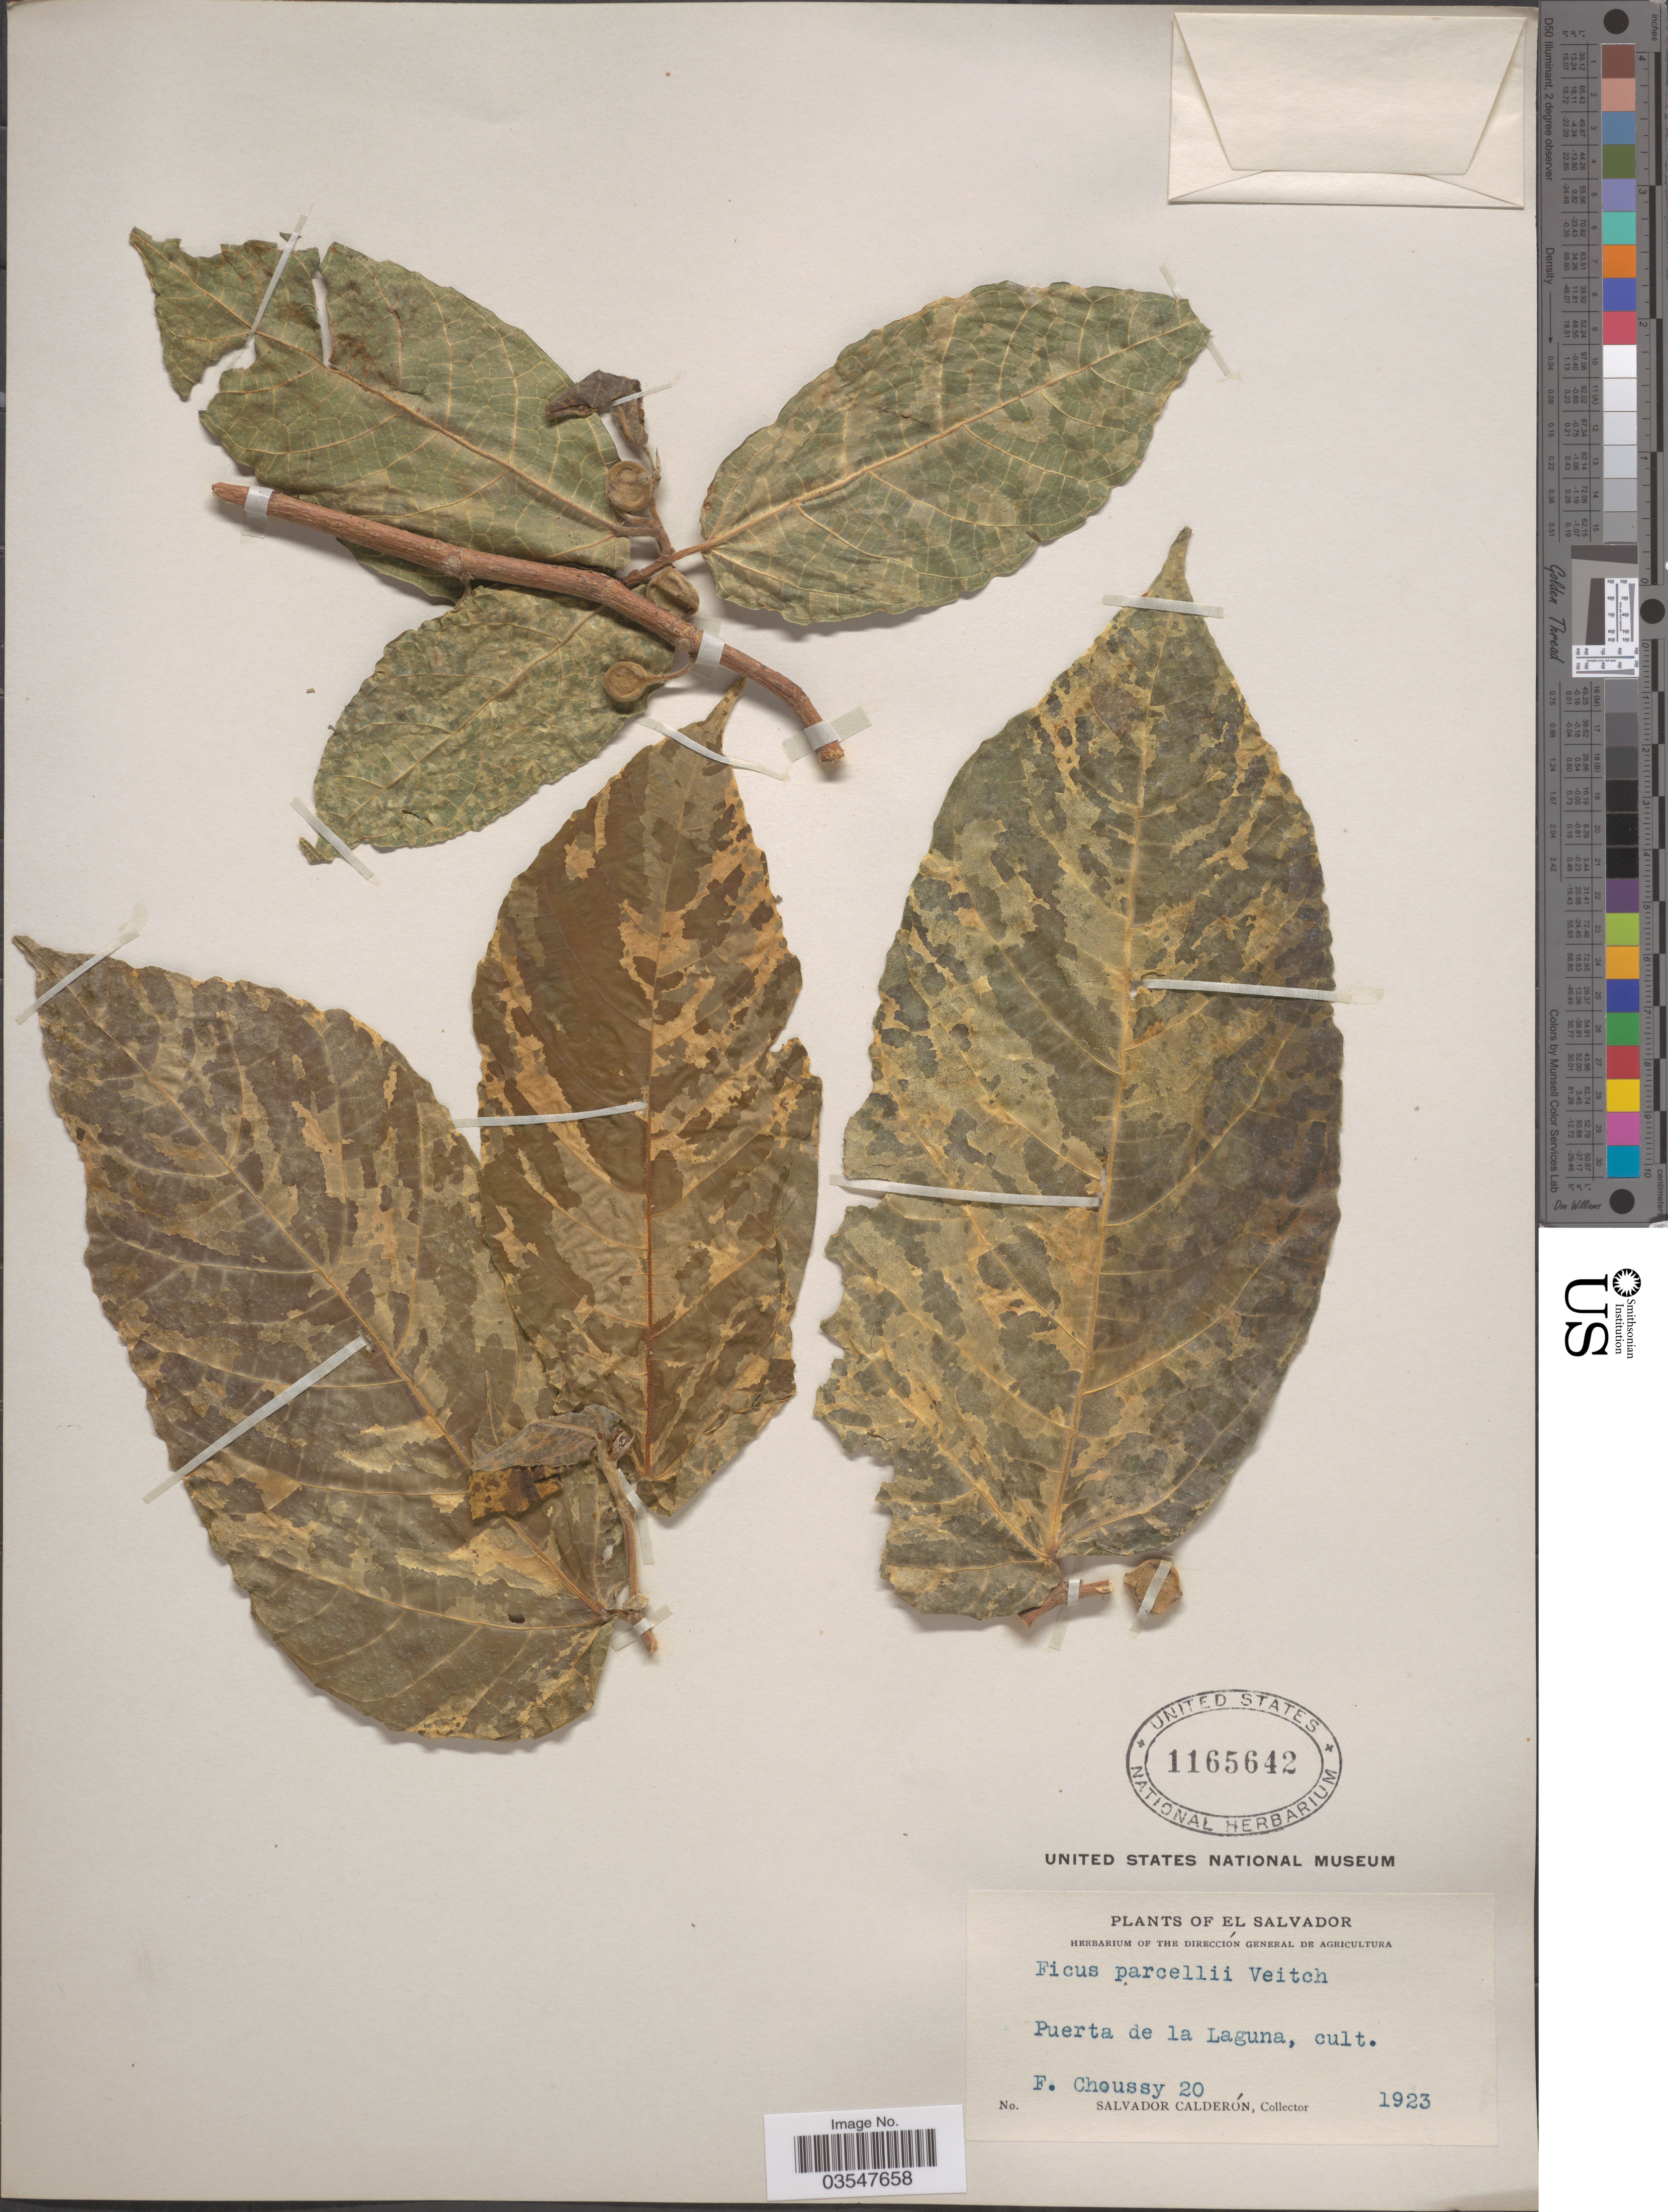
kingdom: Plantae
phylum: Tracheophyta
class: Magnoliopsida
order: Rosales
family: Moraceae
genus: Ficus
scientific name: Ficus parcellii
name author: H.J. Veitch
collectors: S. Calderón & F. Choussy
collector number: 20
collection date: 1923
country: El Salvador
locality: Puerta de la Laguna.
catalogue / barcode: US 1165642